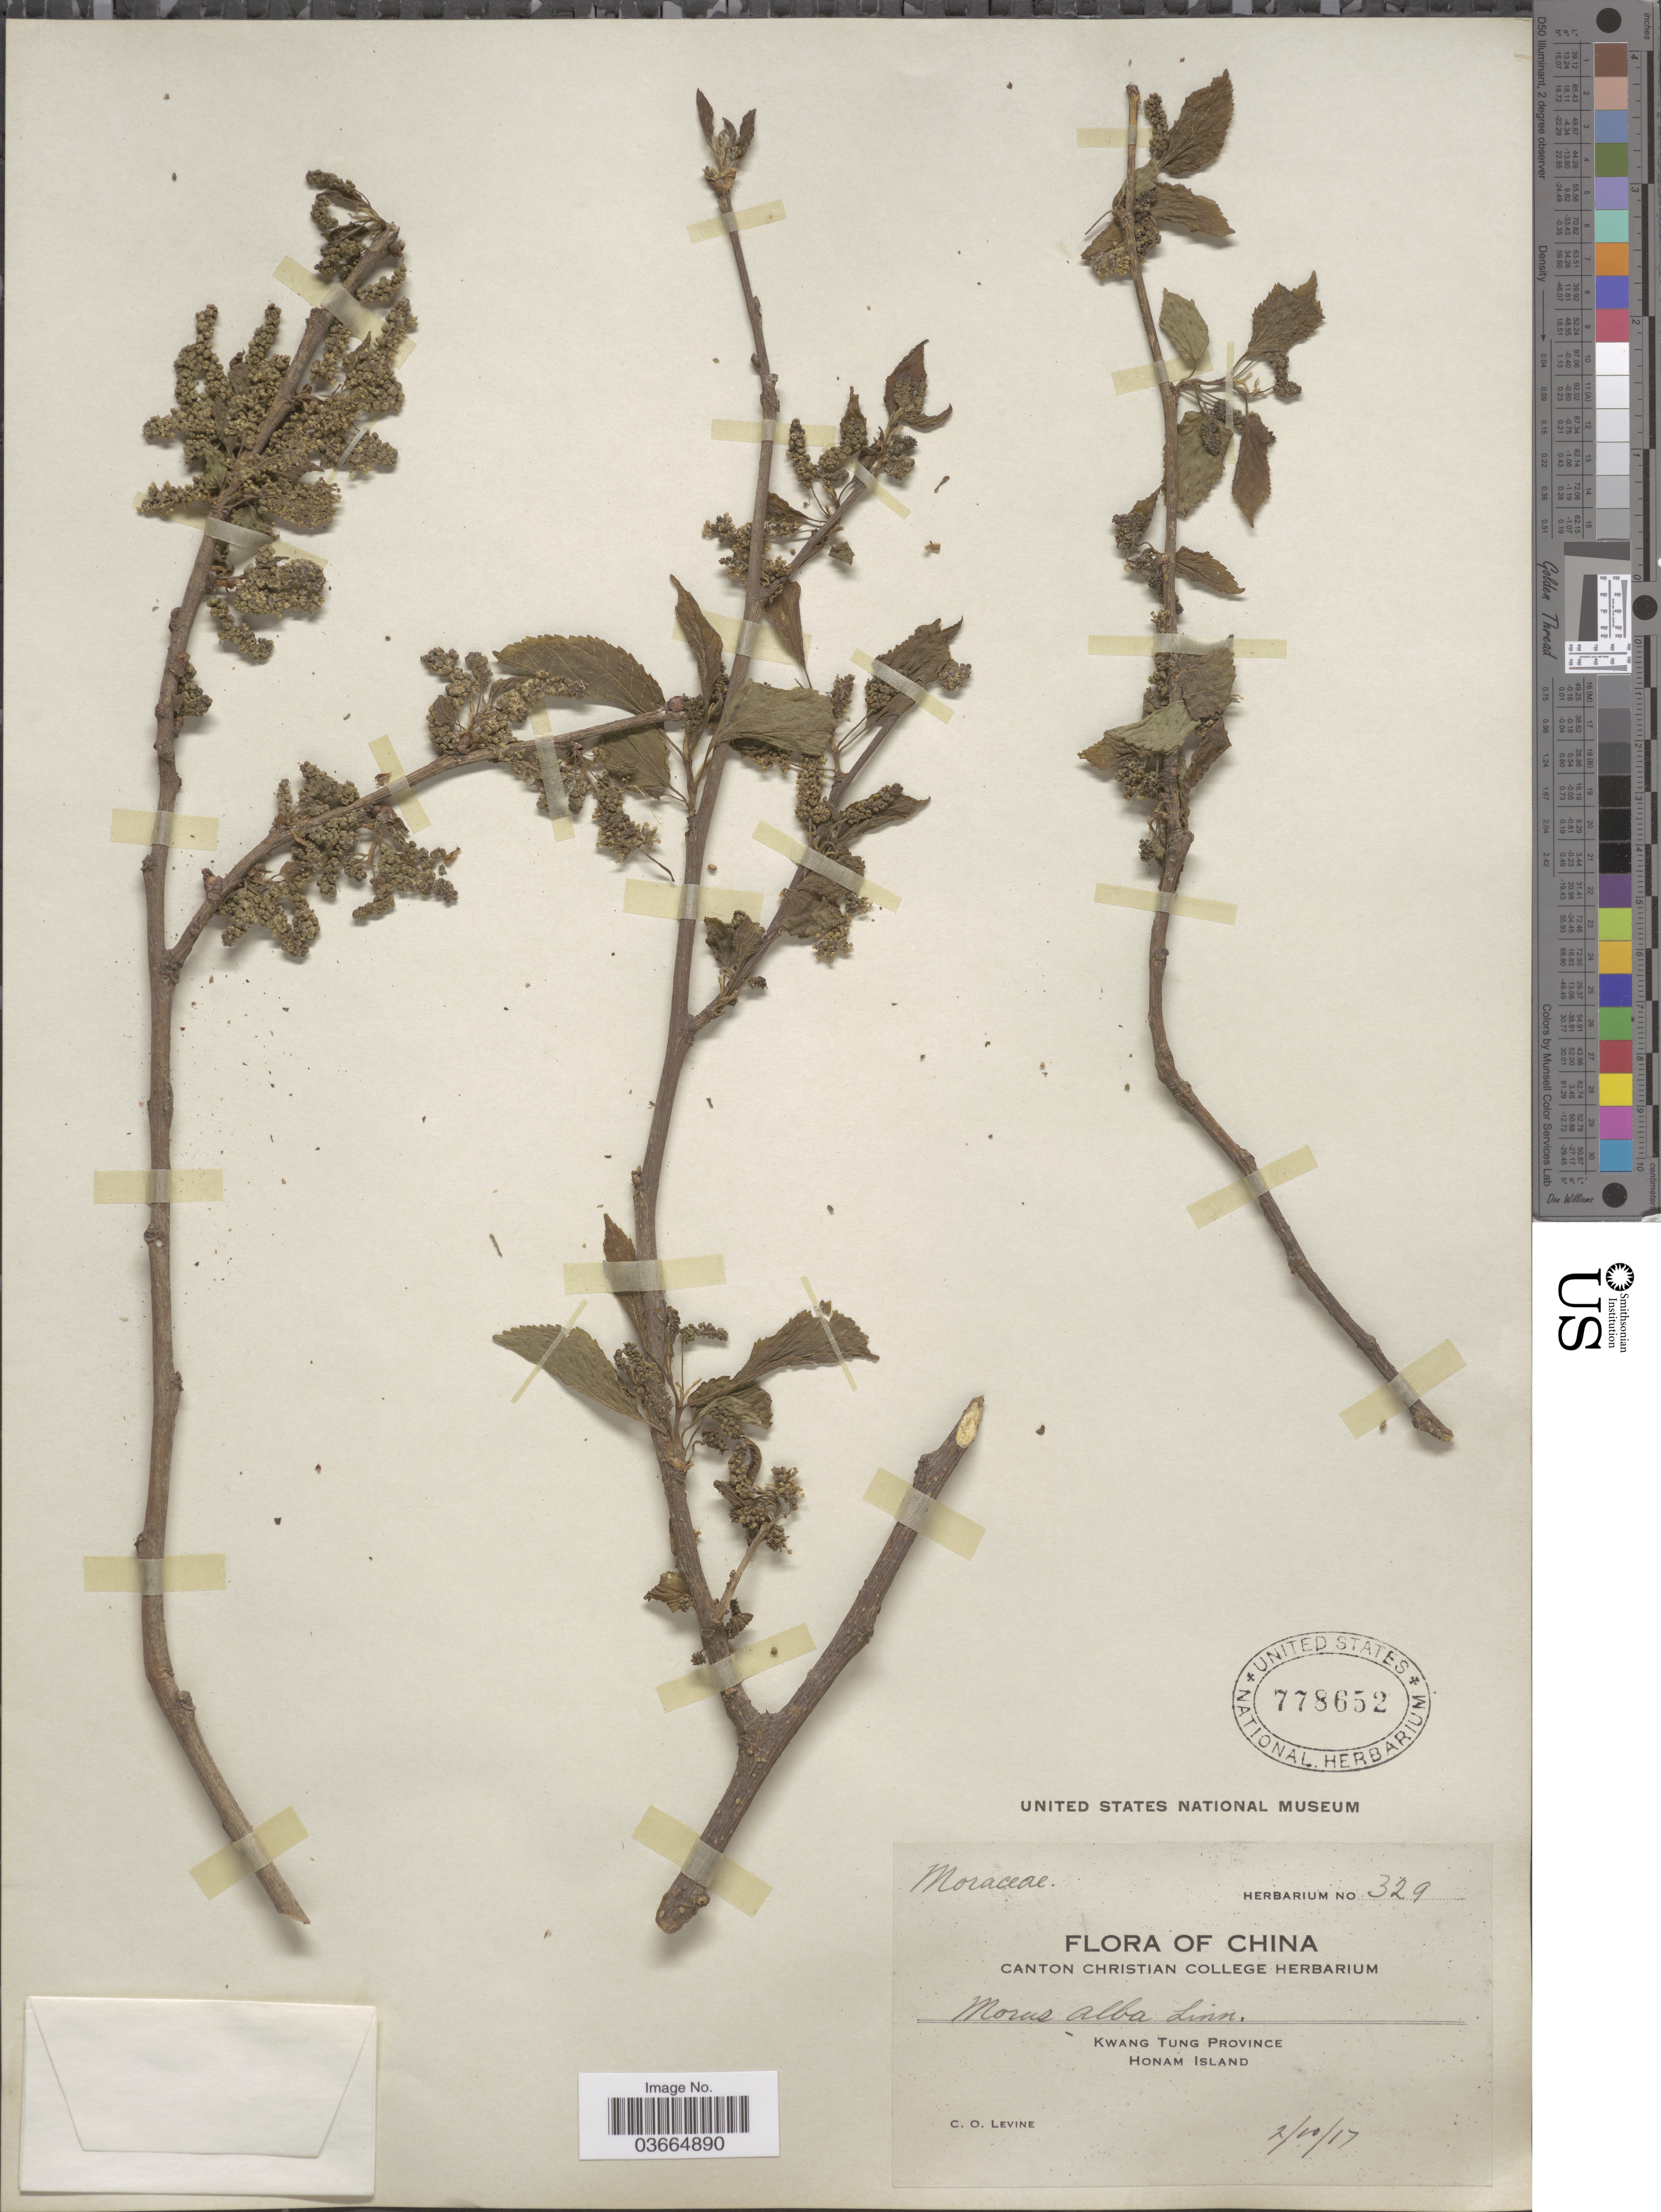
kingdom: Plantae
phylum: Tracheophyta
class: Magnoliopsida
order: Rosales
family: Moraceae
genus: Morus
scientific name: Morus alba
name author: L.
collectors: C. O. Levine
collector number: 329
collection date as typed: Transcribed d/m/y: 2/10/17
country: China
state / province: Guangdong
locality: Kwang Tung Province. Honam Island.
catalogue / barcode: US 778652